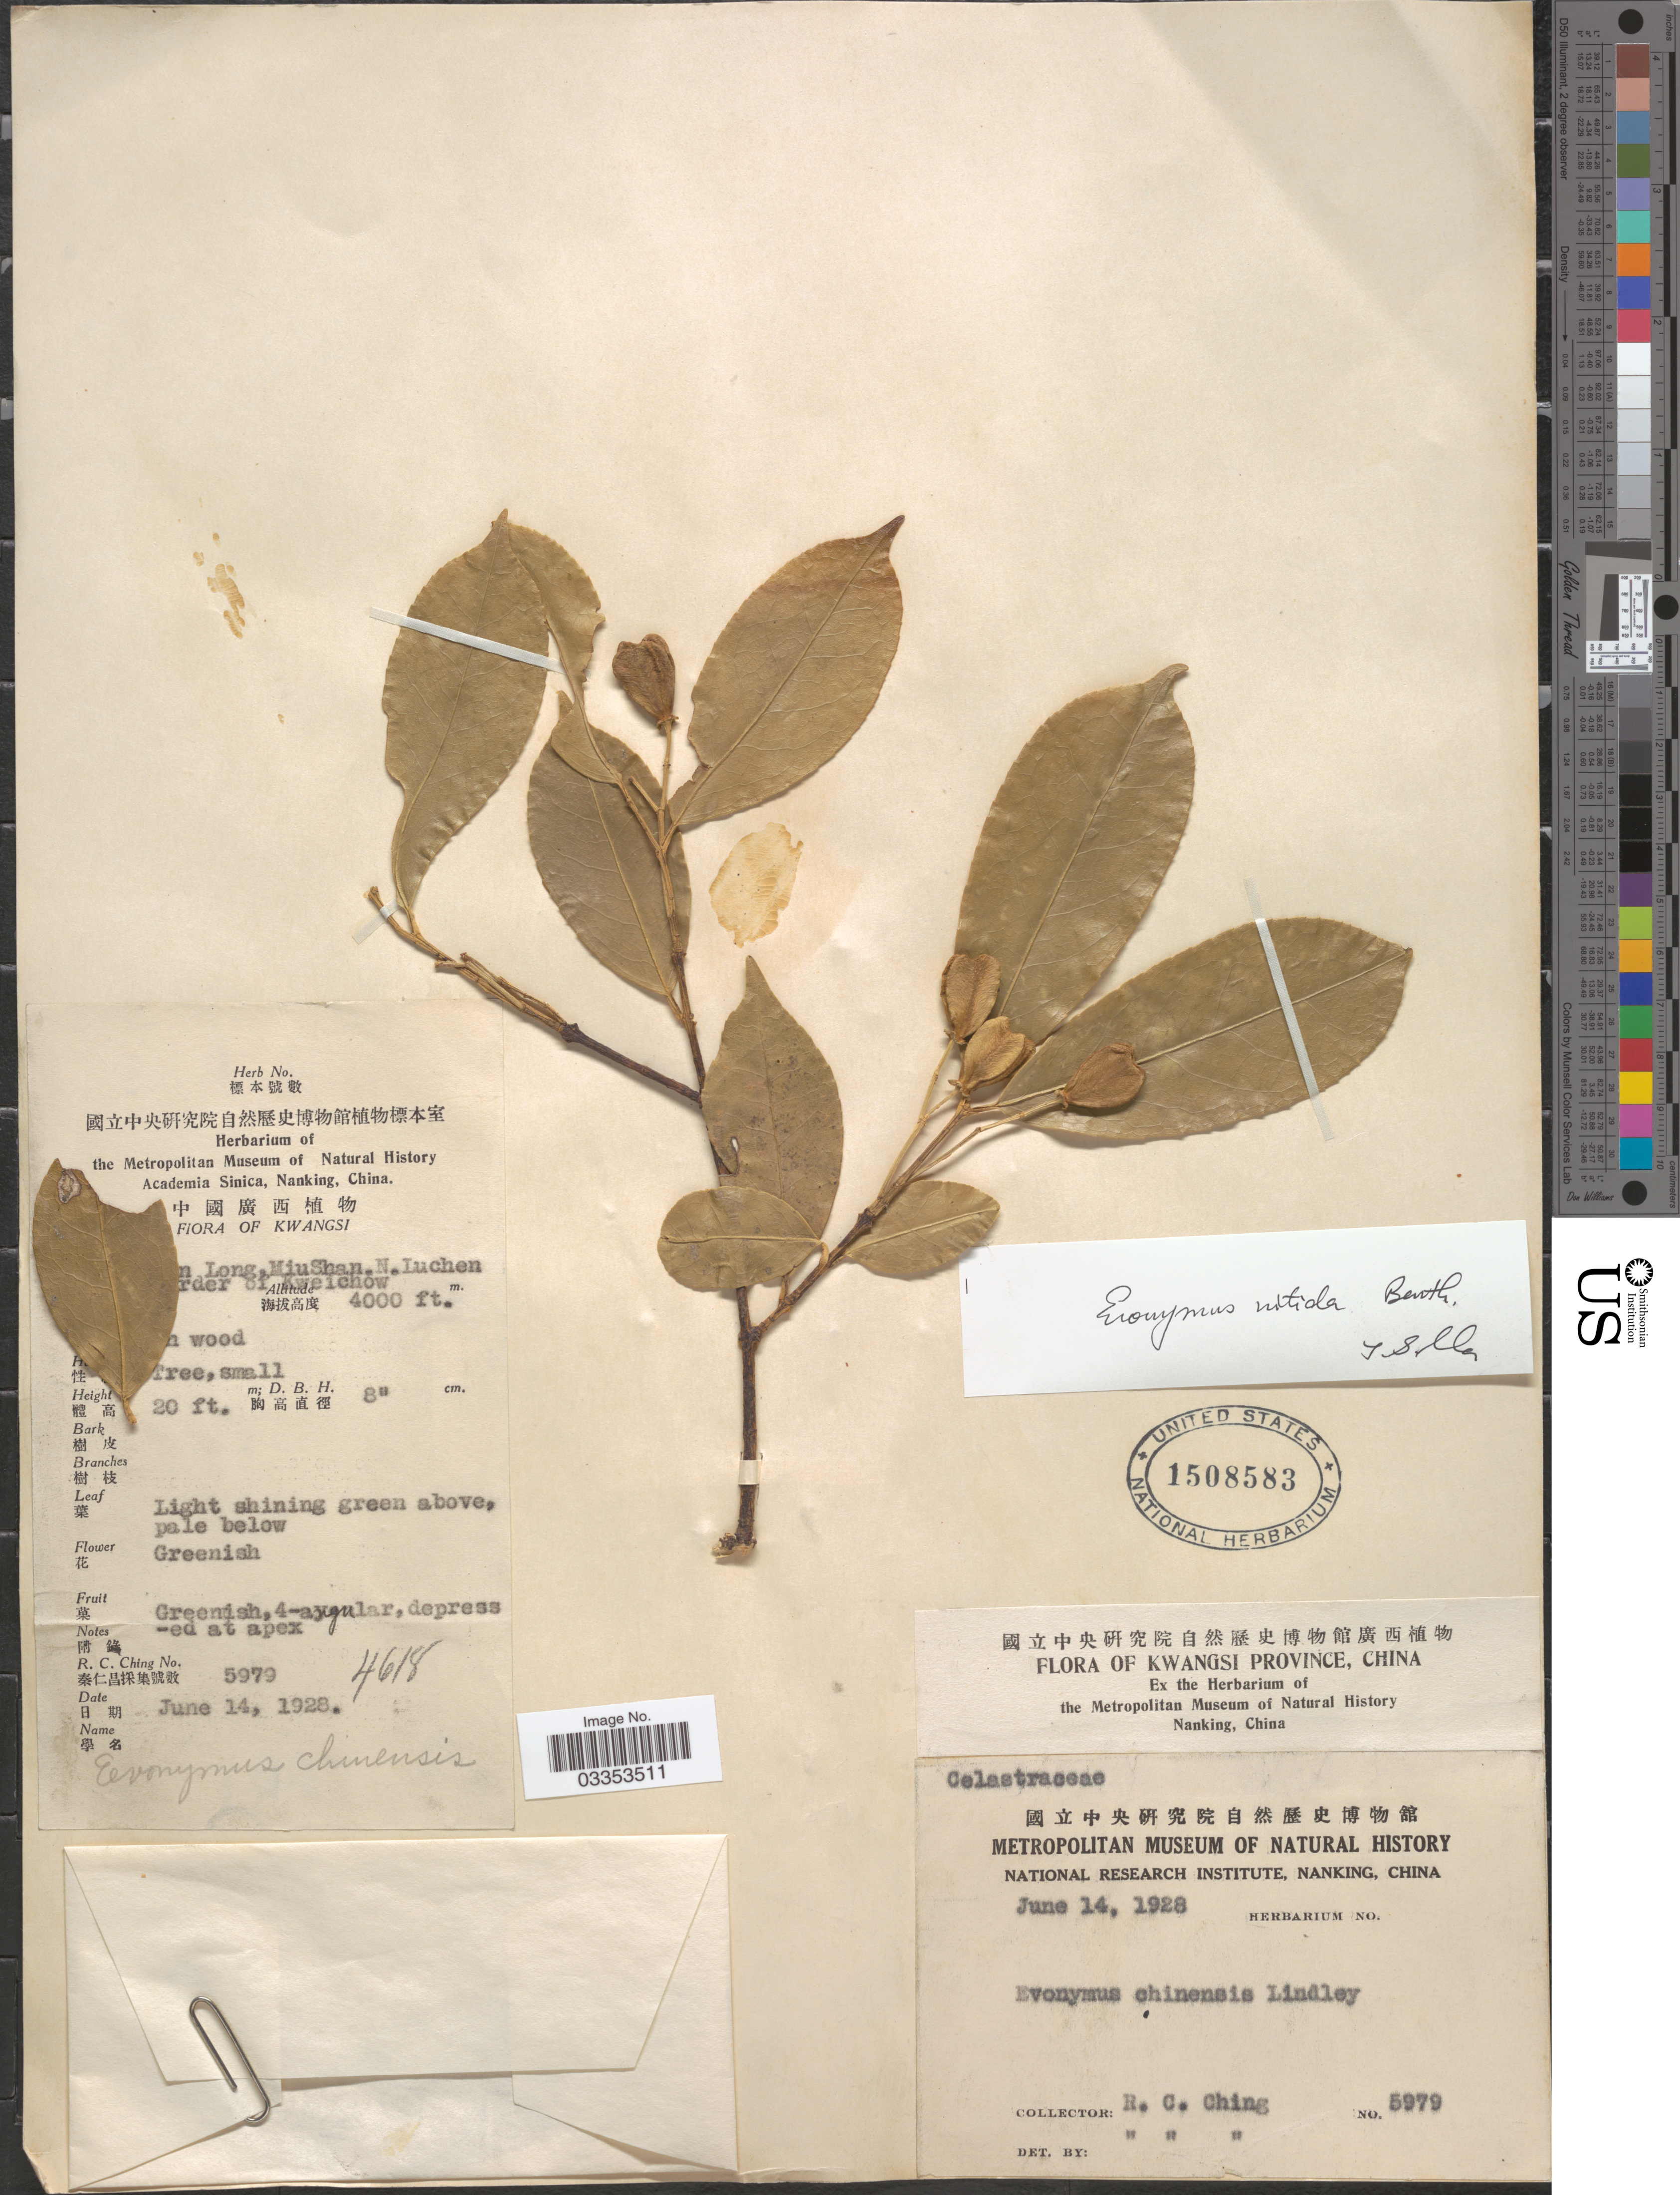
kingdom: Plantae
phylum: Tracheophyta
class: Magnoliopsida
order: Celastrales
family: Celastraceae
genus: Euonymus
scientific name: Euonymus nitidus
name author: Benth.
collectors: R. C. Ching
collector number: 5979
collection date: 1928-06-14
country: China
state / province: Guangxi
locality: Kwangsi Province. [illegible text] Long, MiuShan. N. Luchen [illegible text]rder of Kweichow.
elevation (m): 1219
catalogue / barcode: US 1508583